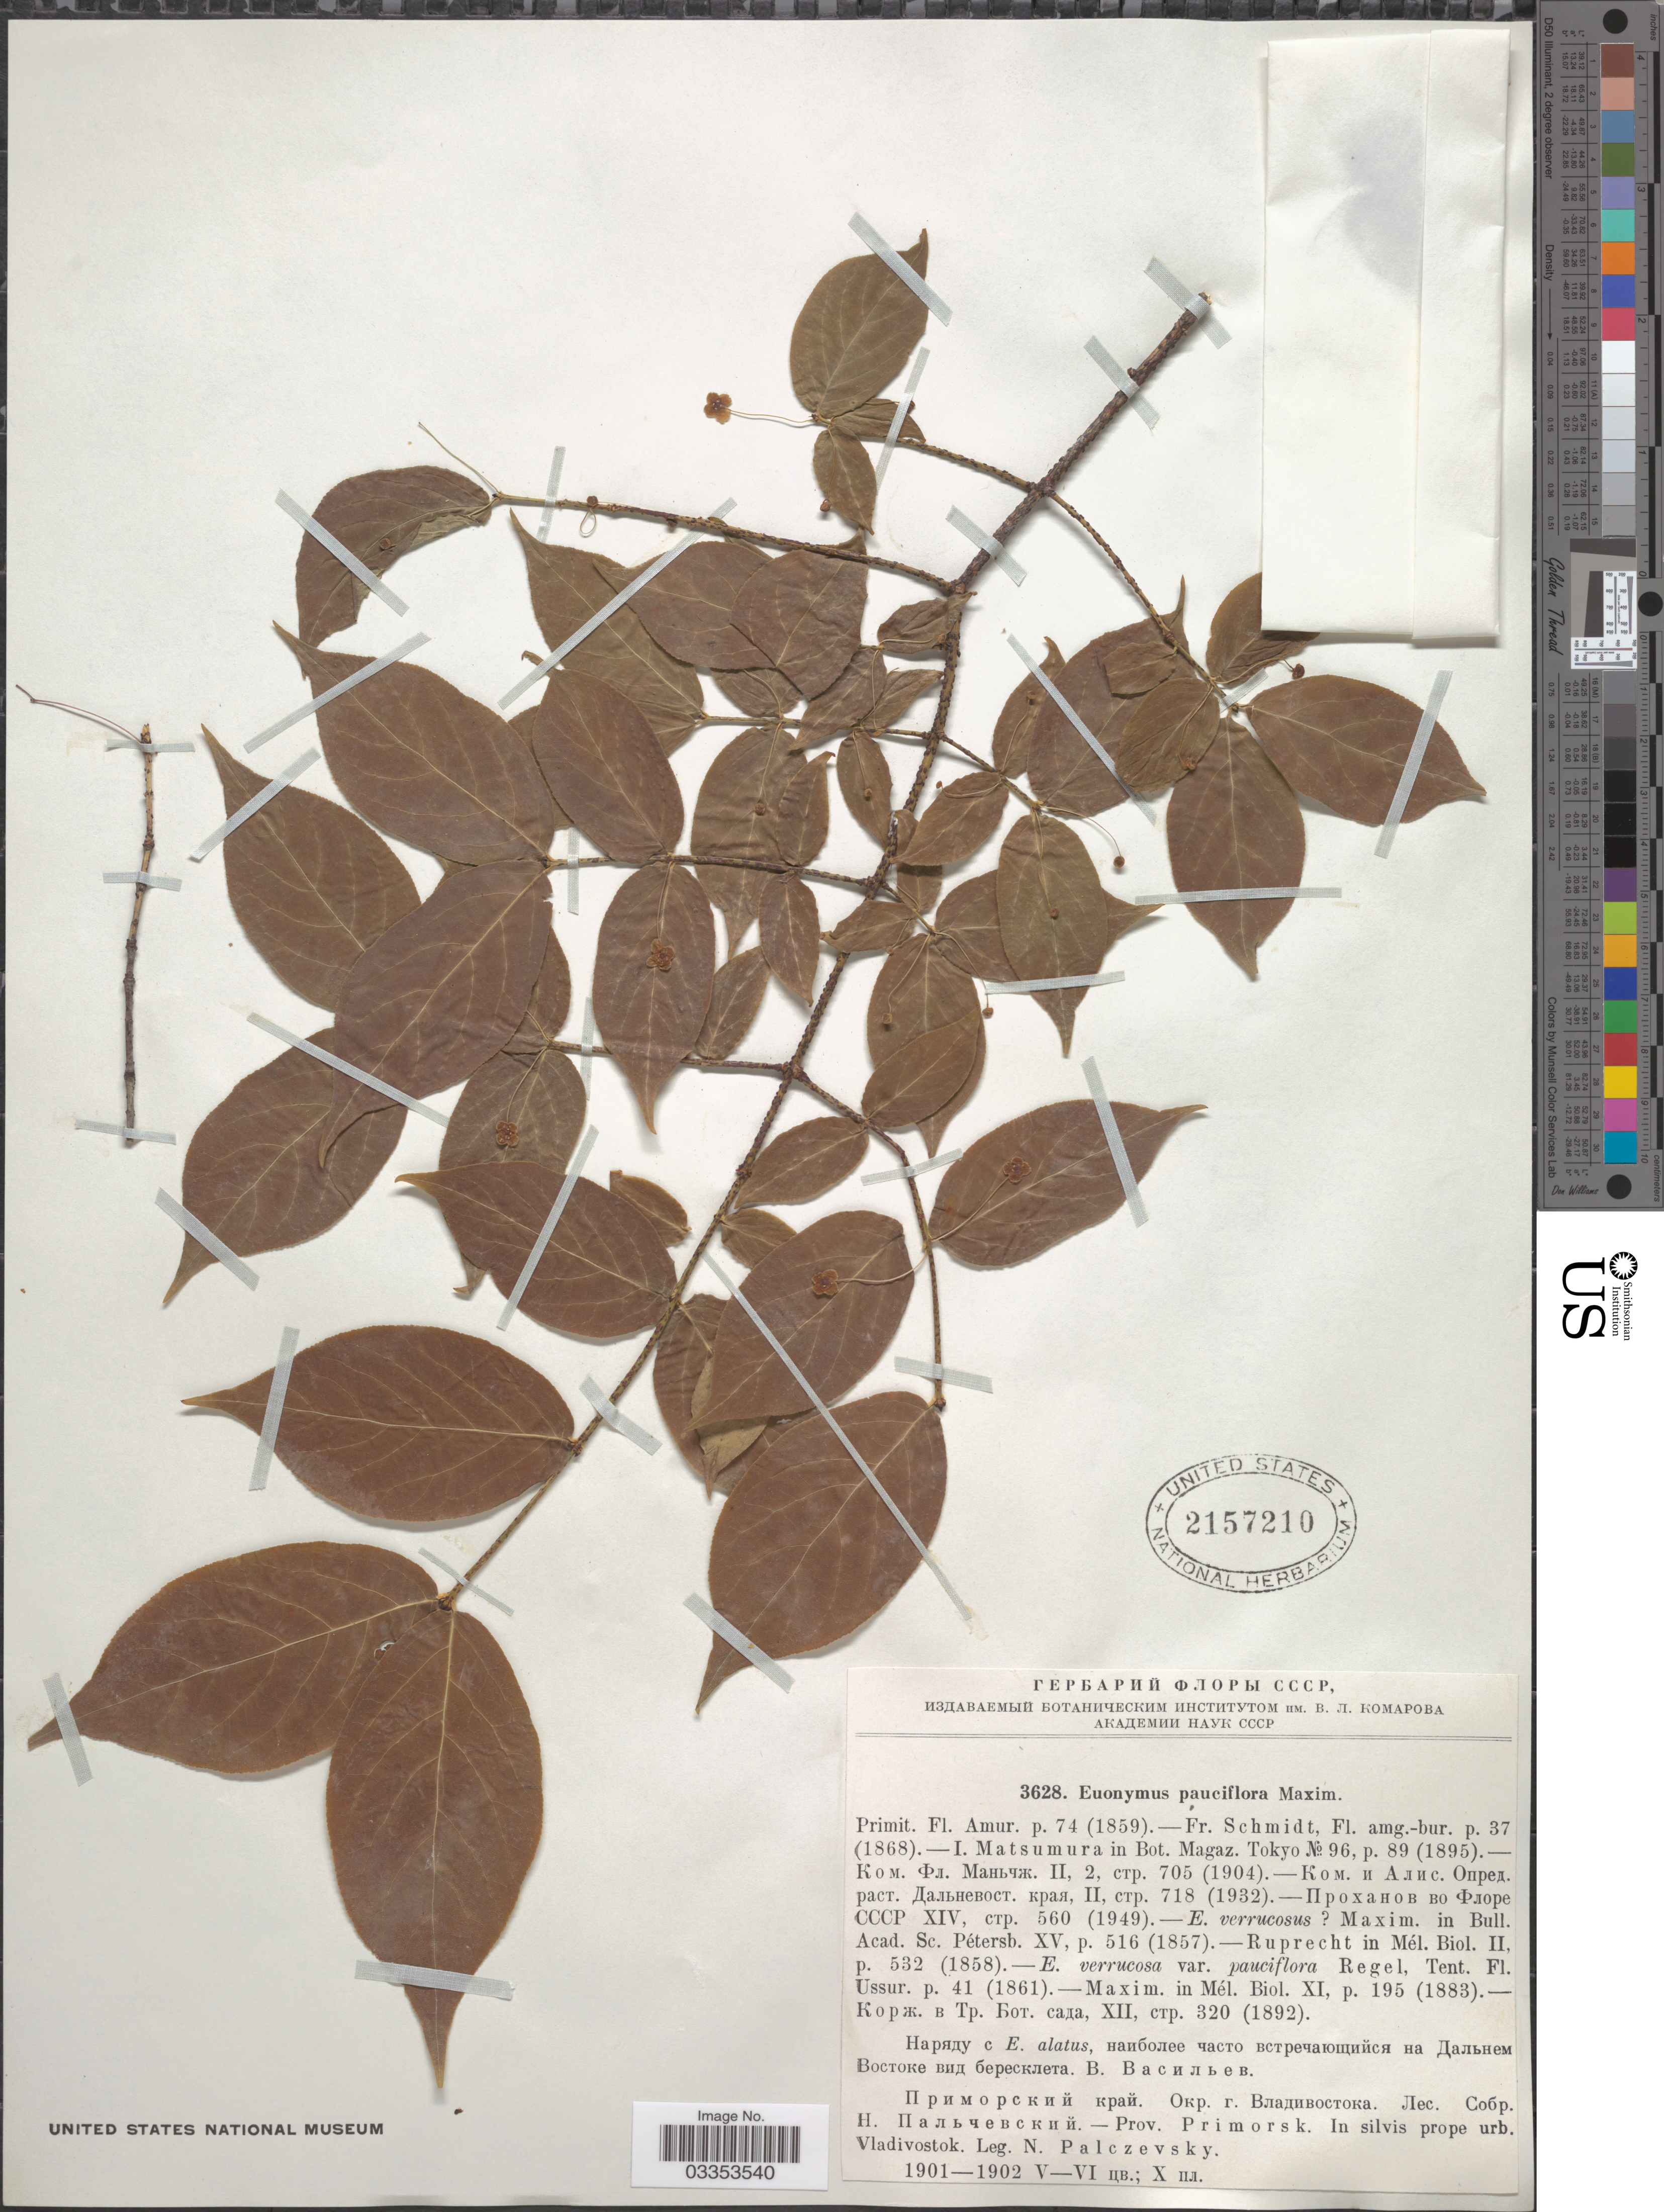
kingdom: Plantae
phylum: Tracheophyta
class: Magnoliopsida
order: Celastrales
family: Celastraceae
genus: Euonymus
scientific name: Euonymus pauciflorus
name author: Maxim.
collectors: N. Palczevsky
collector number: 3628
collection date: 1901-05/1902-10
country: Russian Federation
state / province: Primorsky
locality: Prov. Primorsk. In silvis prope urb. Vladivostok.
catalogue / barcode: US 2157210